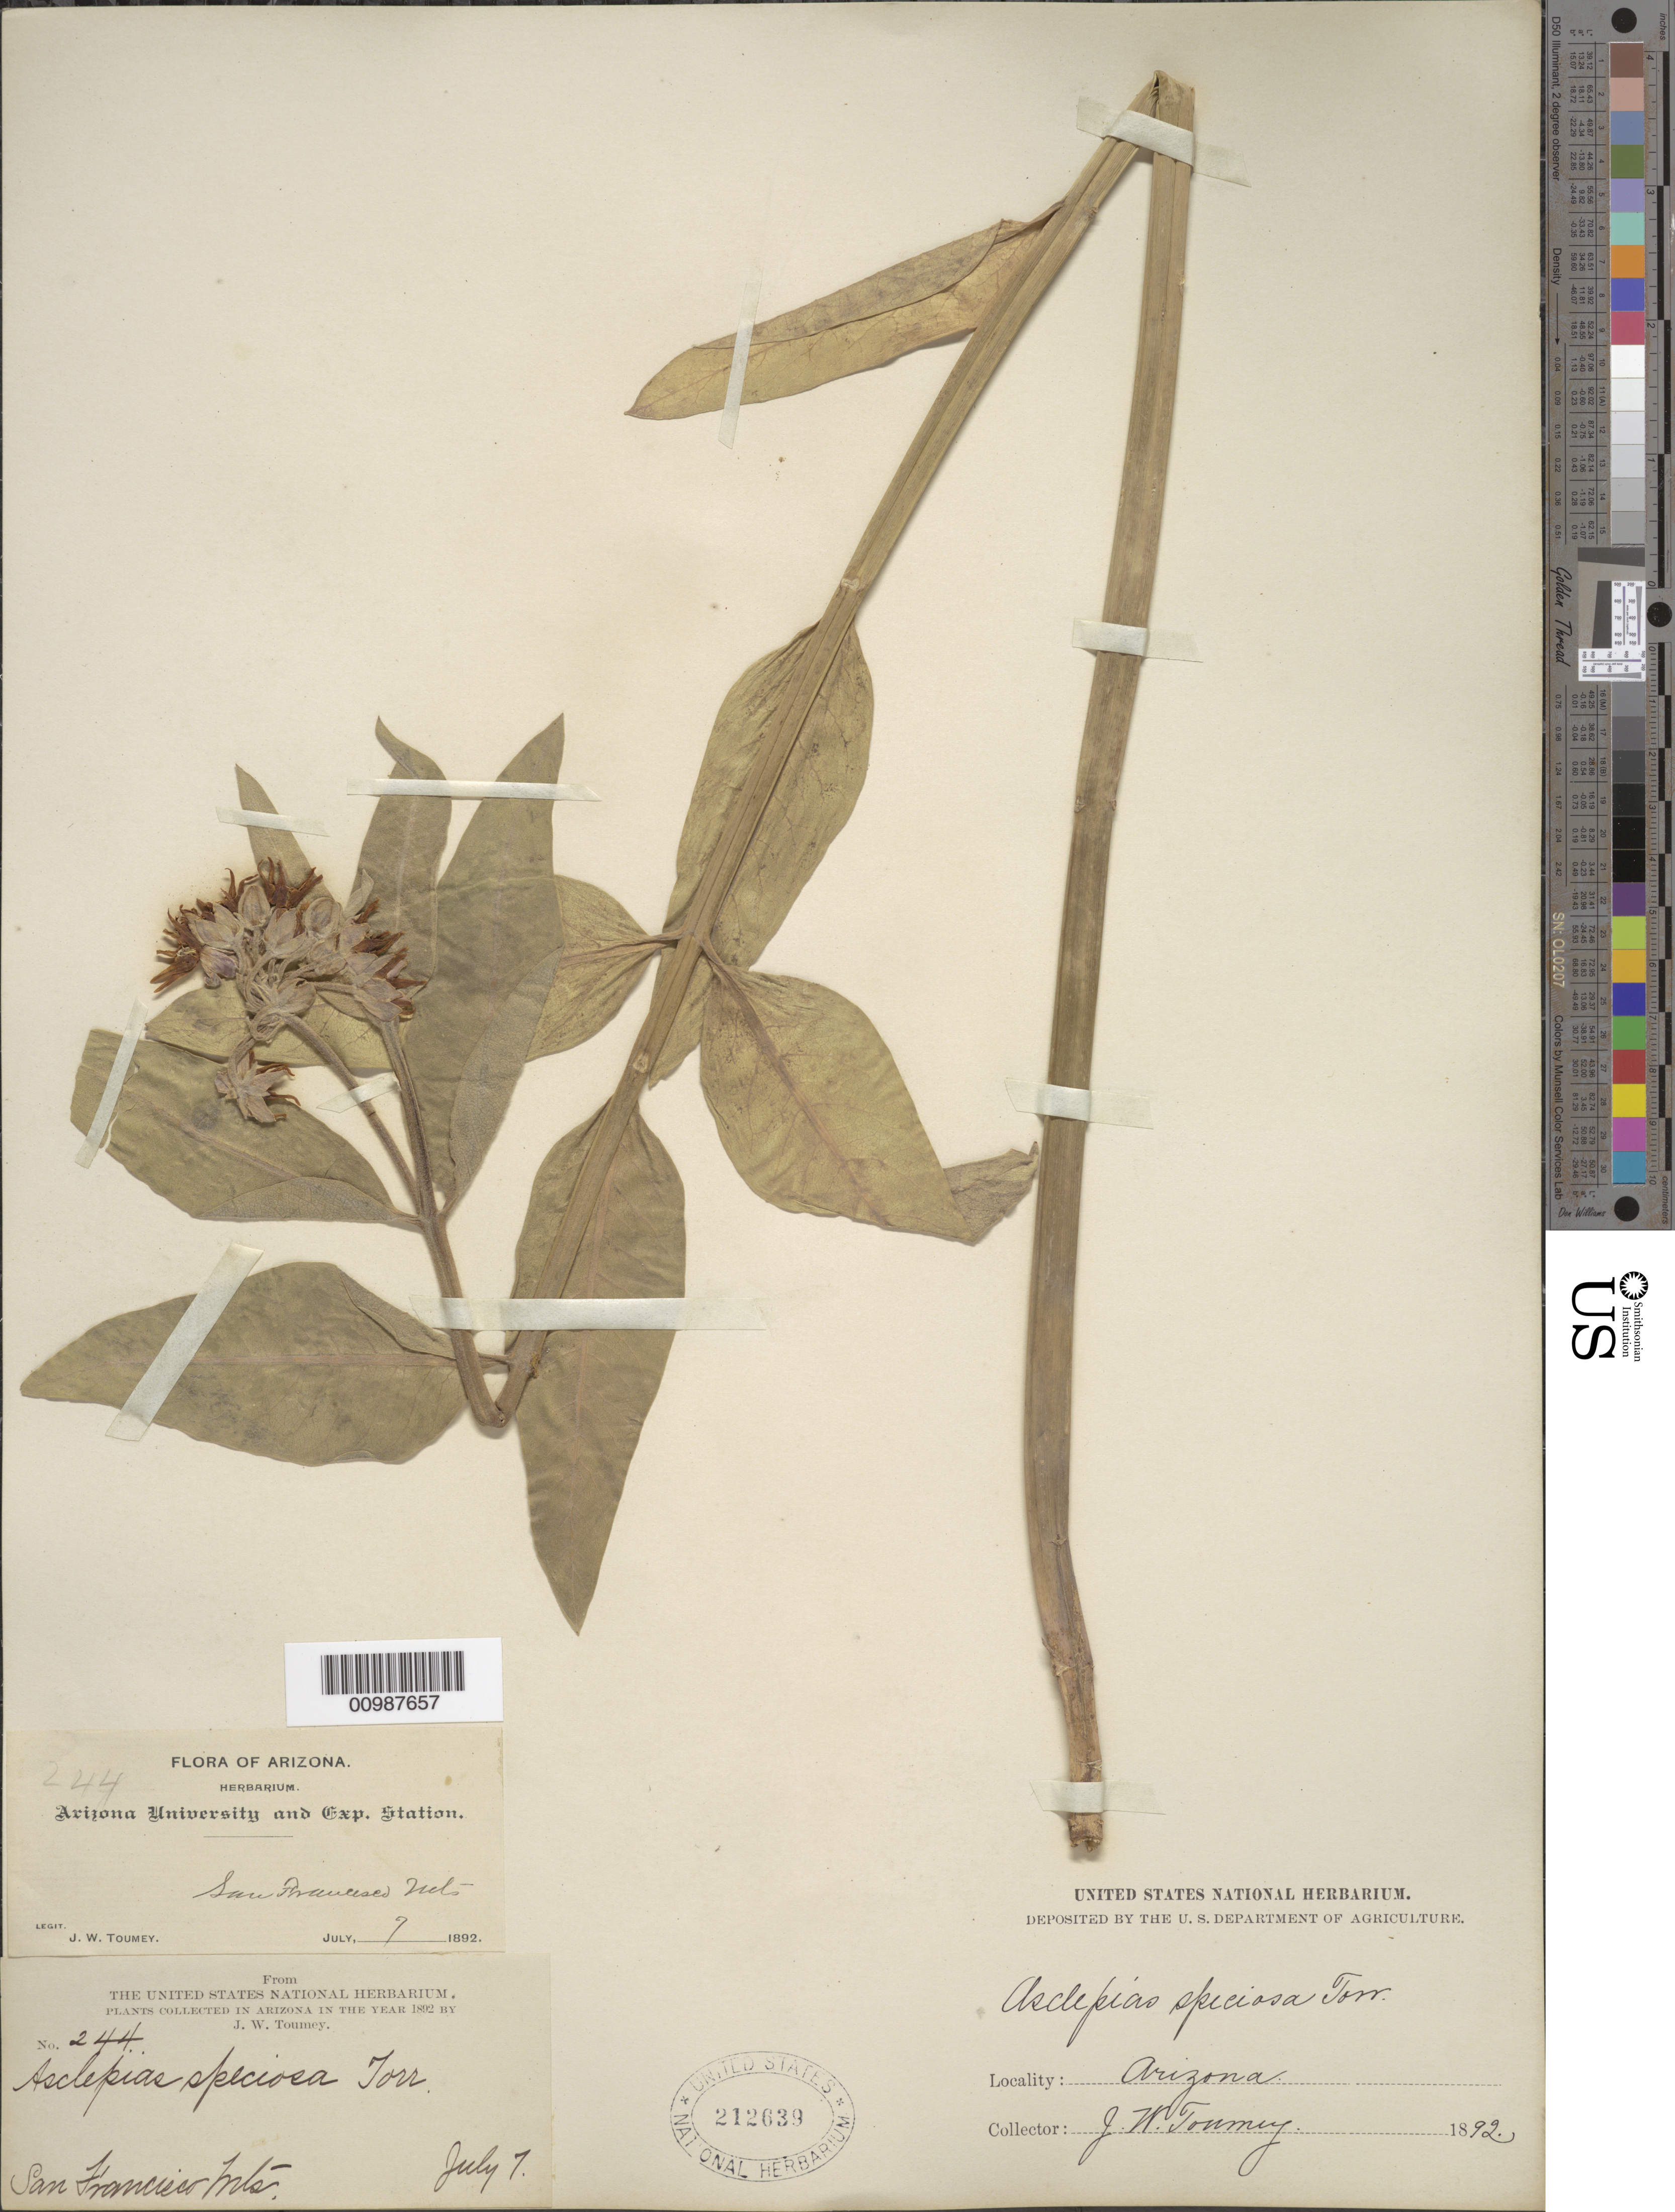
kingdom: Plantae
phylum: Tracheophyta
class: Magnoliopsida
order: Gentianales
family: Apocynaceae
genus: Asclepias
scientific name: Asclepias speciosa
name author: Torr.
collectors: J. W. Toumey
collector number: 244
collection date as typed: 07 Jul 1892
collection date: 1892-07-07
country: United States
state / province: Arizona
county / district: Greenlee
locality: San Francisco Mountains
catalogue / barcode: US 212639